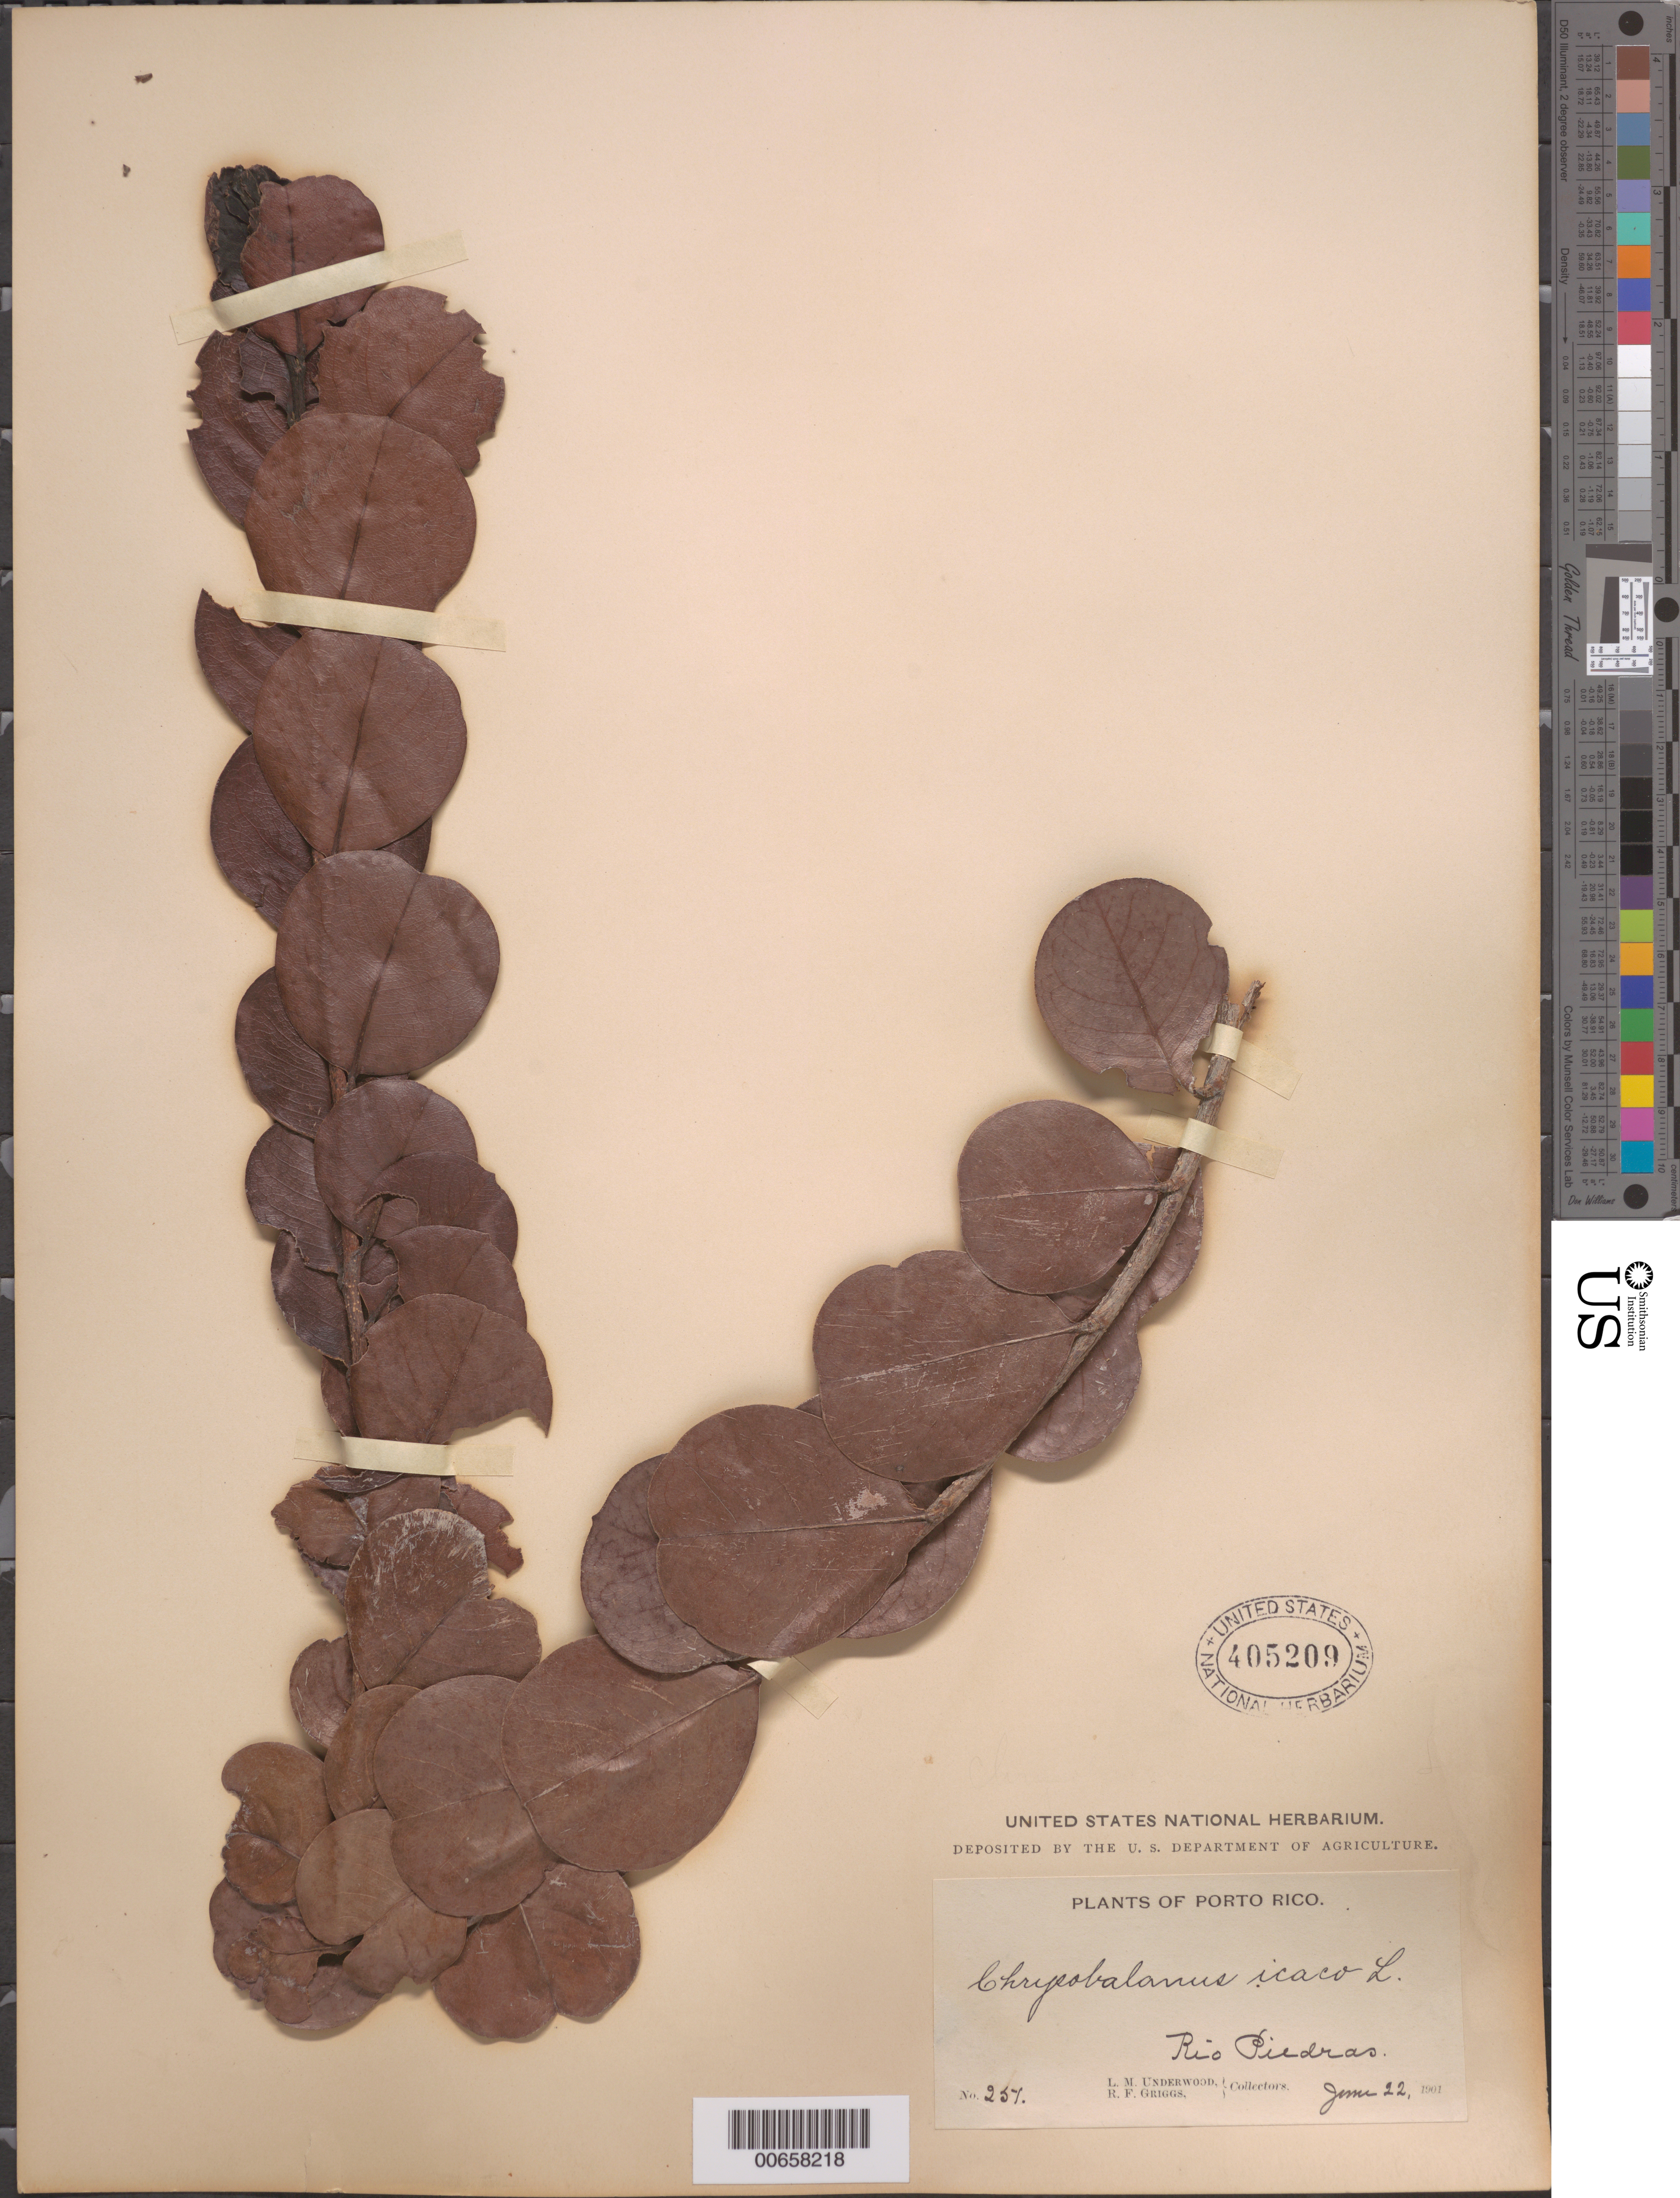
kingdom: Plantae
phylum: Tracheophyta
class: Magnoliopsida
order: Malpighiales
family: Chrysobalanaceae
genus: Chrysobalanus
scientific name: Chrysobalanus icaco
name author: L.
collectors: L. M. Underwood & R. F. Griggs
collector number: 251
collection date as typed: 22 Jun 1901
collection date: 1901-06-22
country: Puerto Rico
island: Greater Antilles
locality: Rio Piedras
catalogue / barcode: US 405209